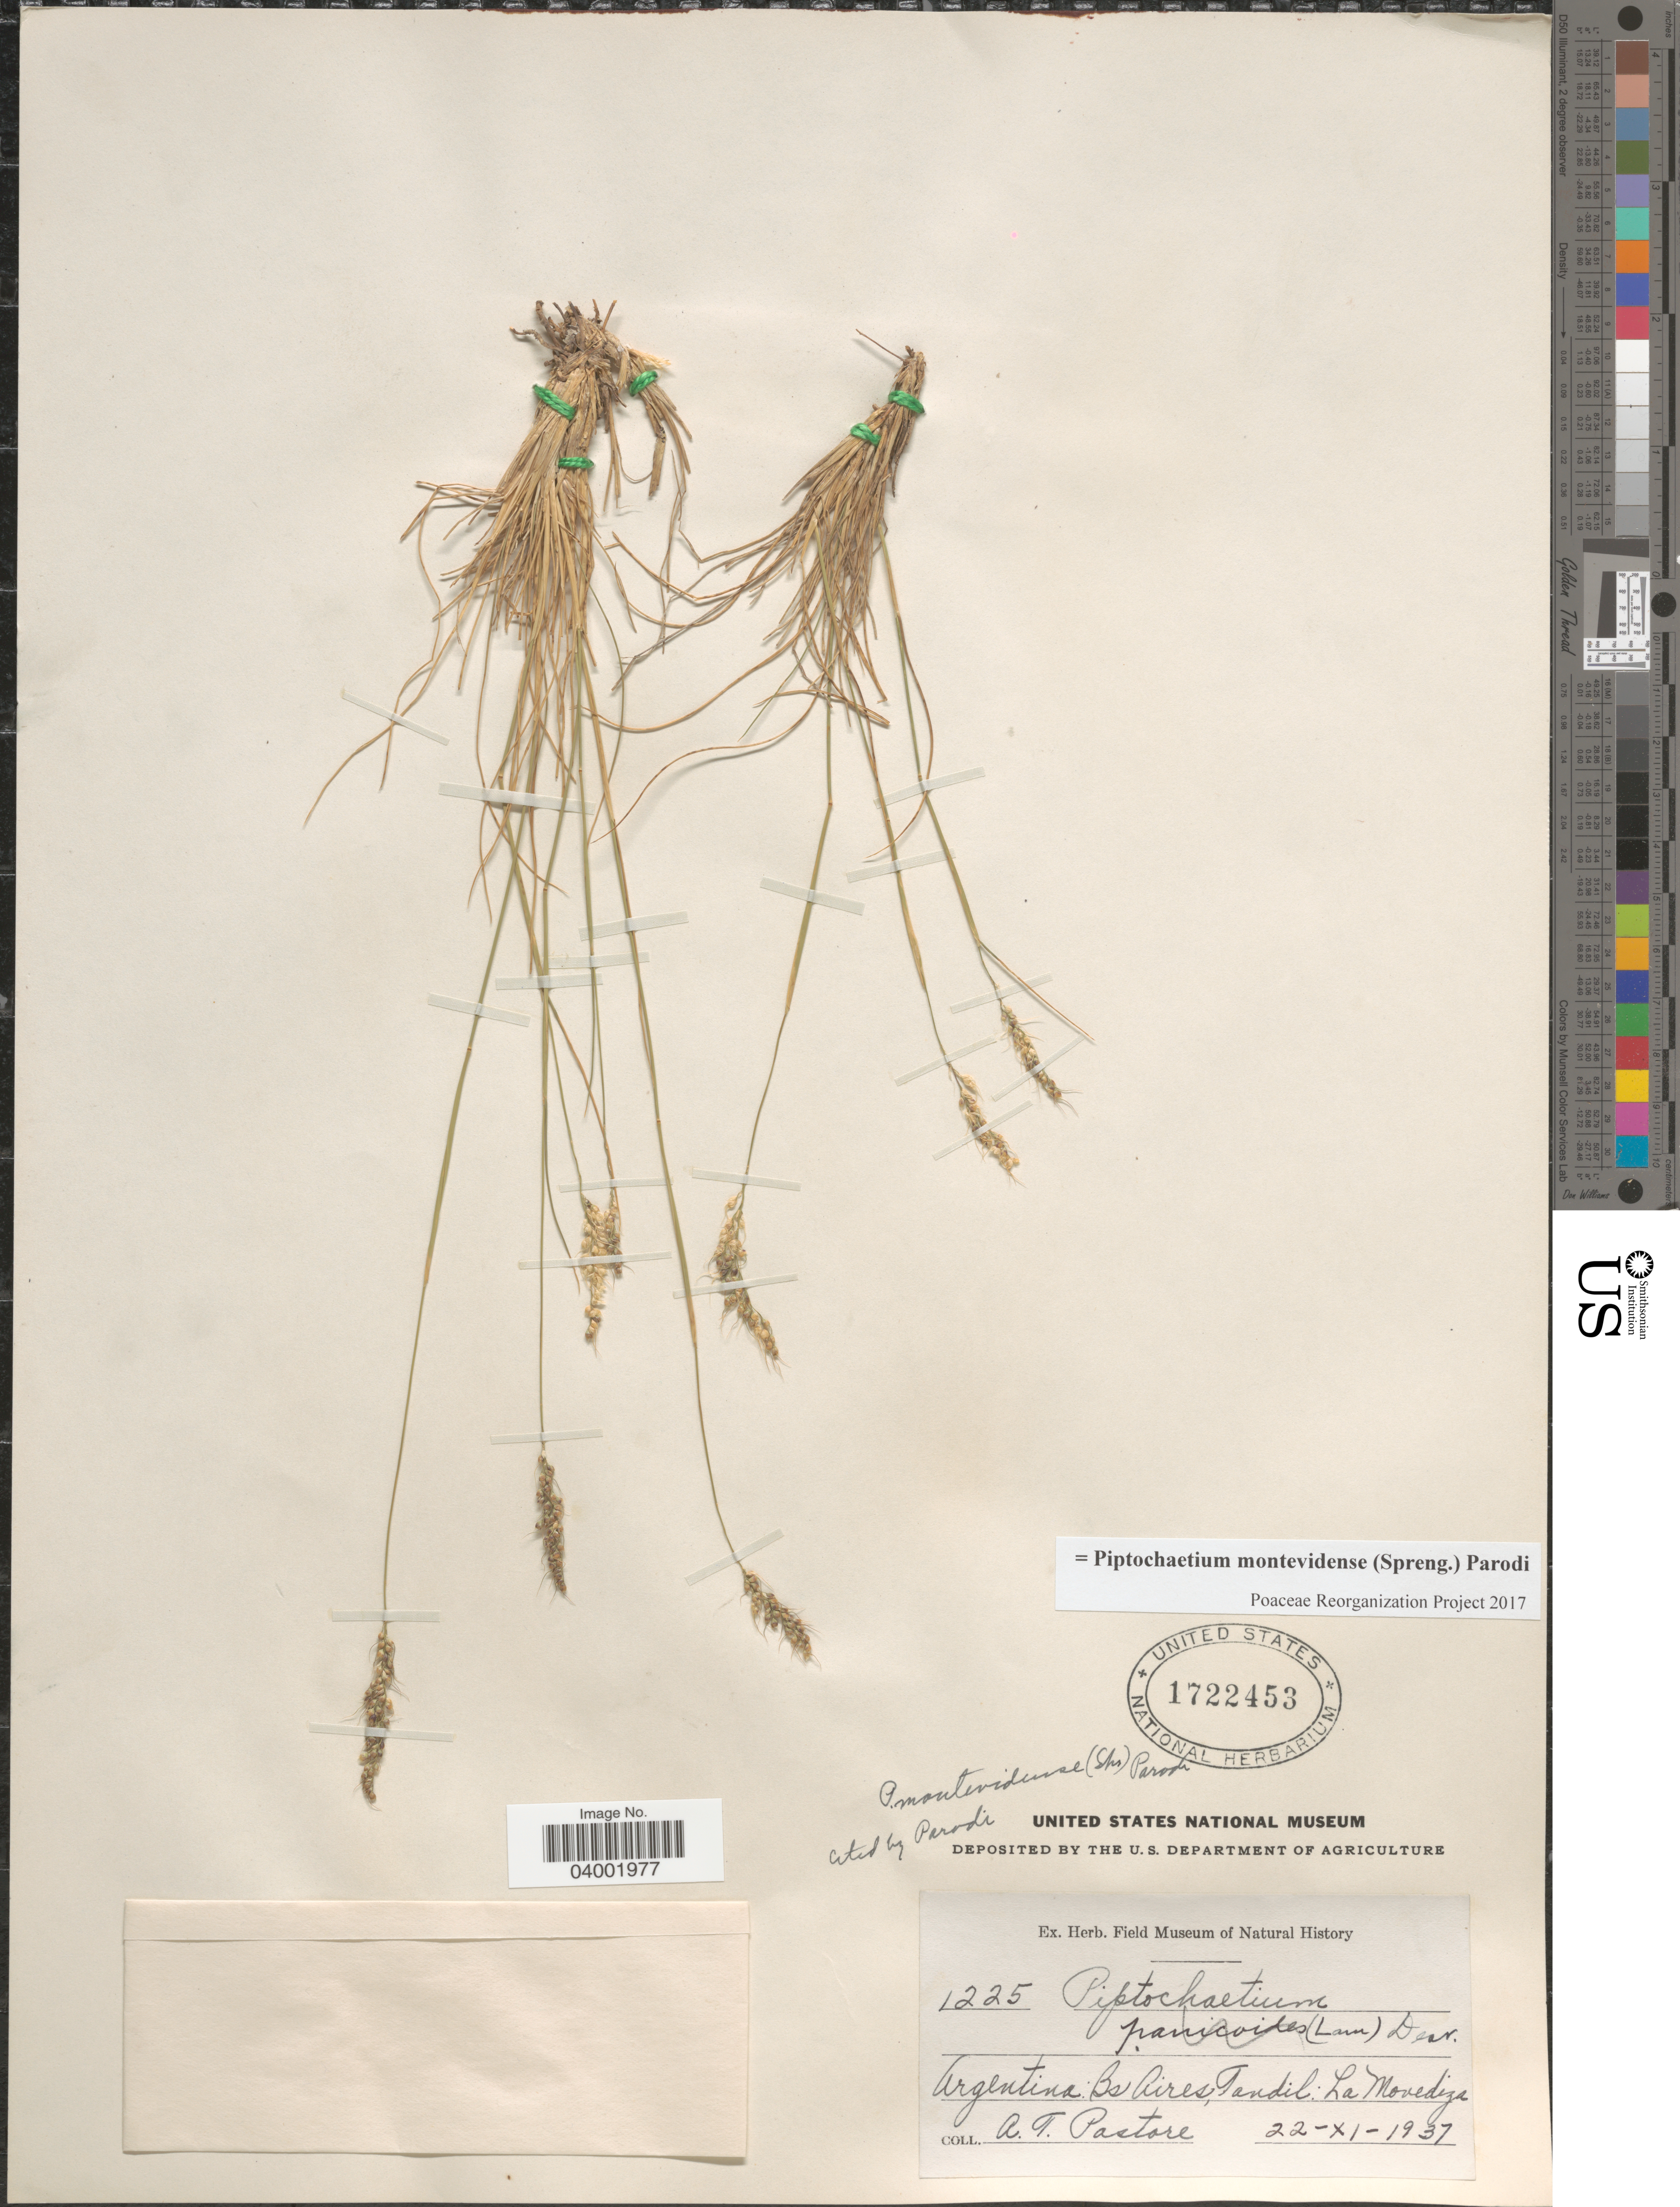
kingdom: Plantae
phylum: Tracheophyta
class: Liliopsida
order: Poales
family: Poaceae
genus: Piptochaetium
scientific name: Piptochaetium montevidense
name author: (Spreng.) Parodi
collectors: A. Pastore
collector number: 1225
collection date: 1937-11-22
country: Argentina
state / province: Buenos Aires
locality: Tandil: La Morediza.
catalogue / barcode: US 1722453